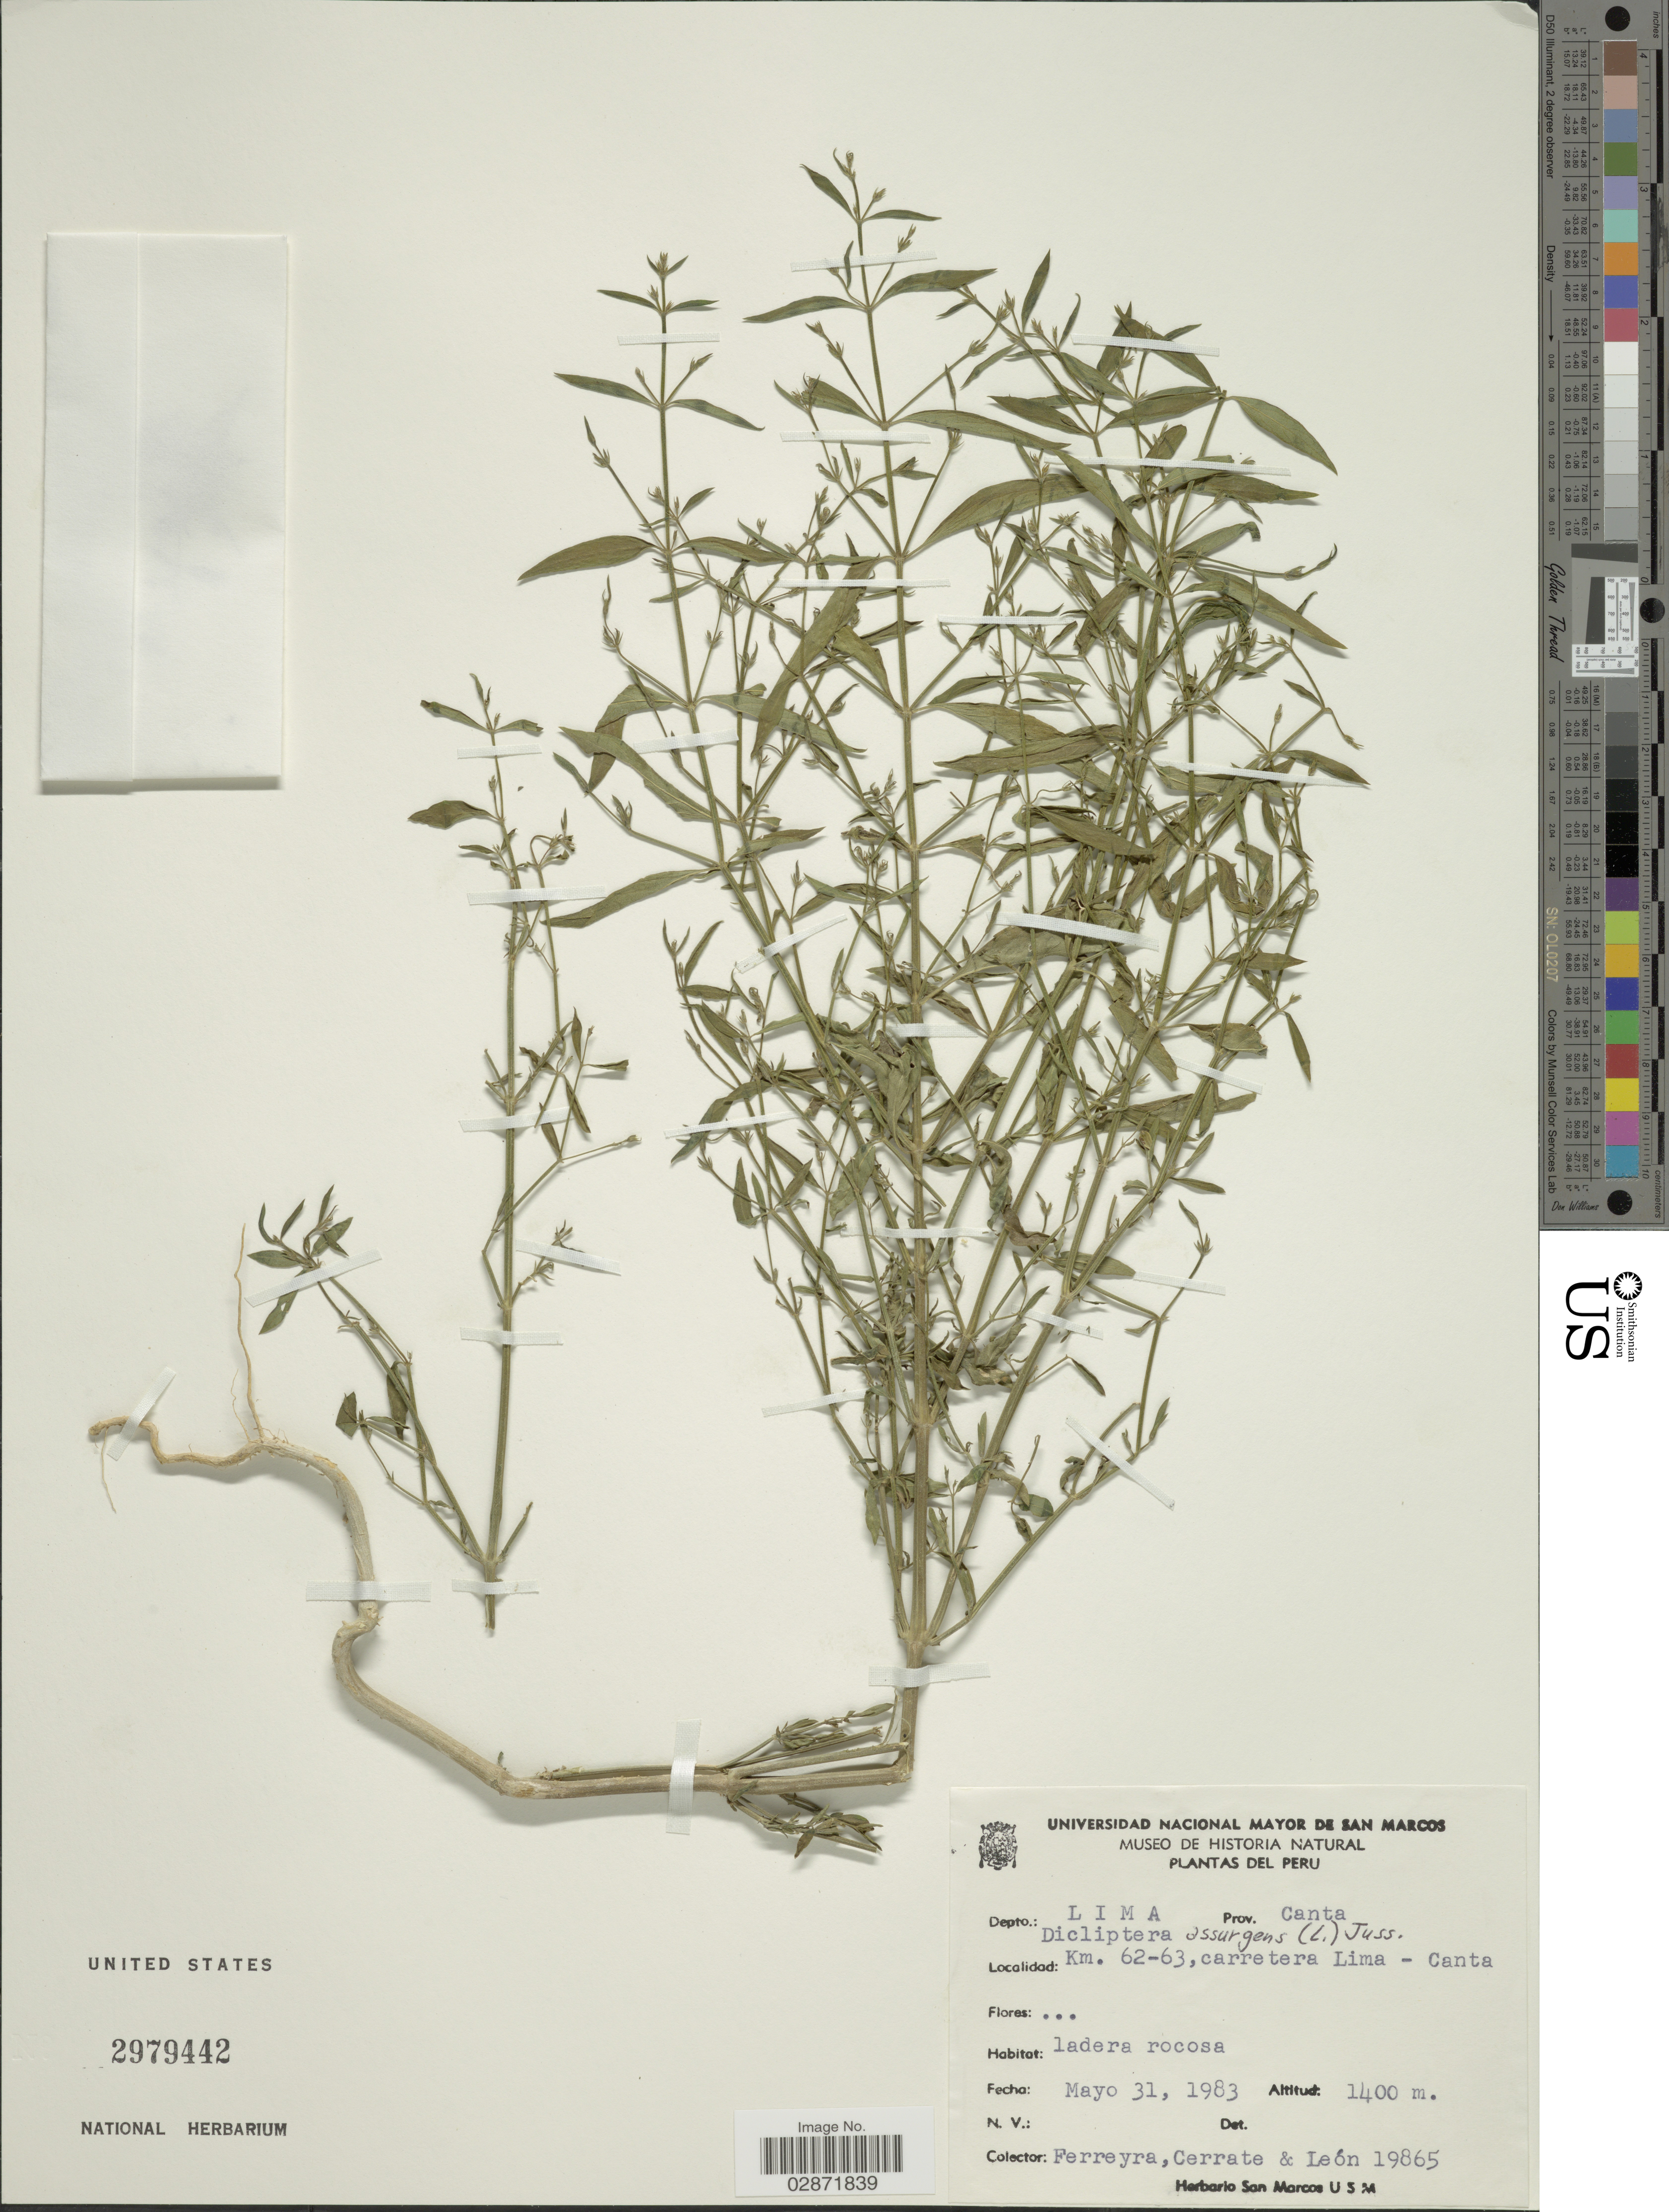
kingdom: Plantae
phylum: Tracheophyta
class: Magnoliopsida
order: Lamiales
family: Acanthaceae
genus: Dicliptera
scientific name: Dicliptera assurgens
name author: (L.) Juss.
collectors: Ferreyra, -. Cerrate & -. León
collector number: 19865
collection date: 1983-05-31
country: Peru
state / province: Lima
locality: Depto.: Lima, Prov.: Canta, Km. 62-63, carretera Loma - Canta.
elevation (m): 1400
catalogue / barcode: US 2979442